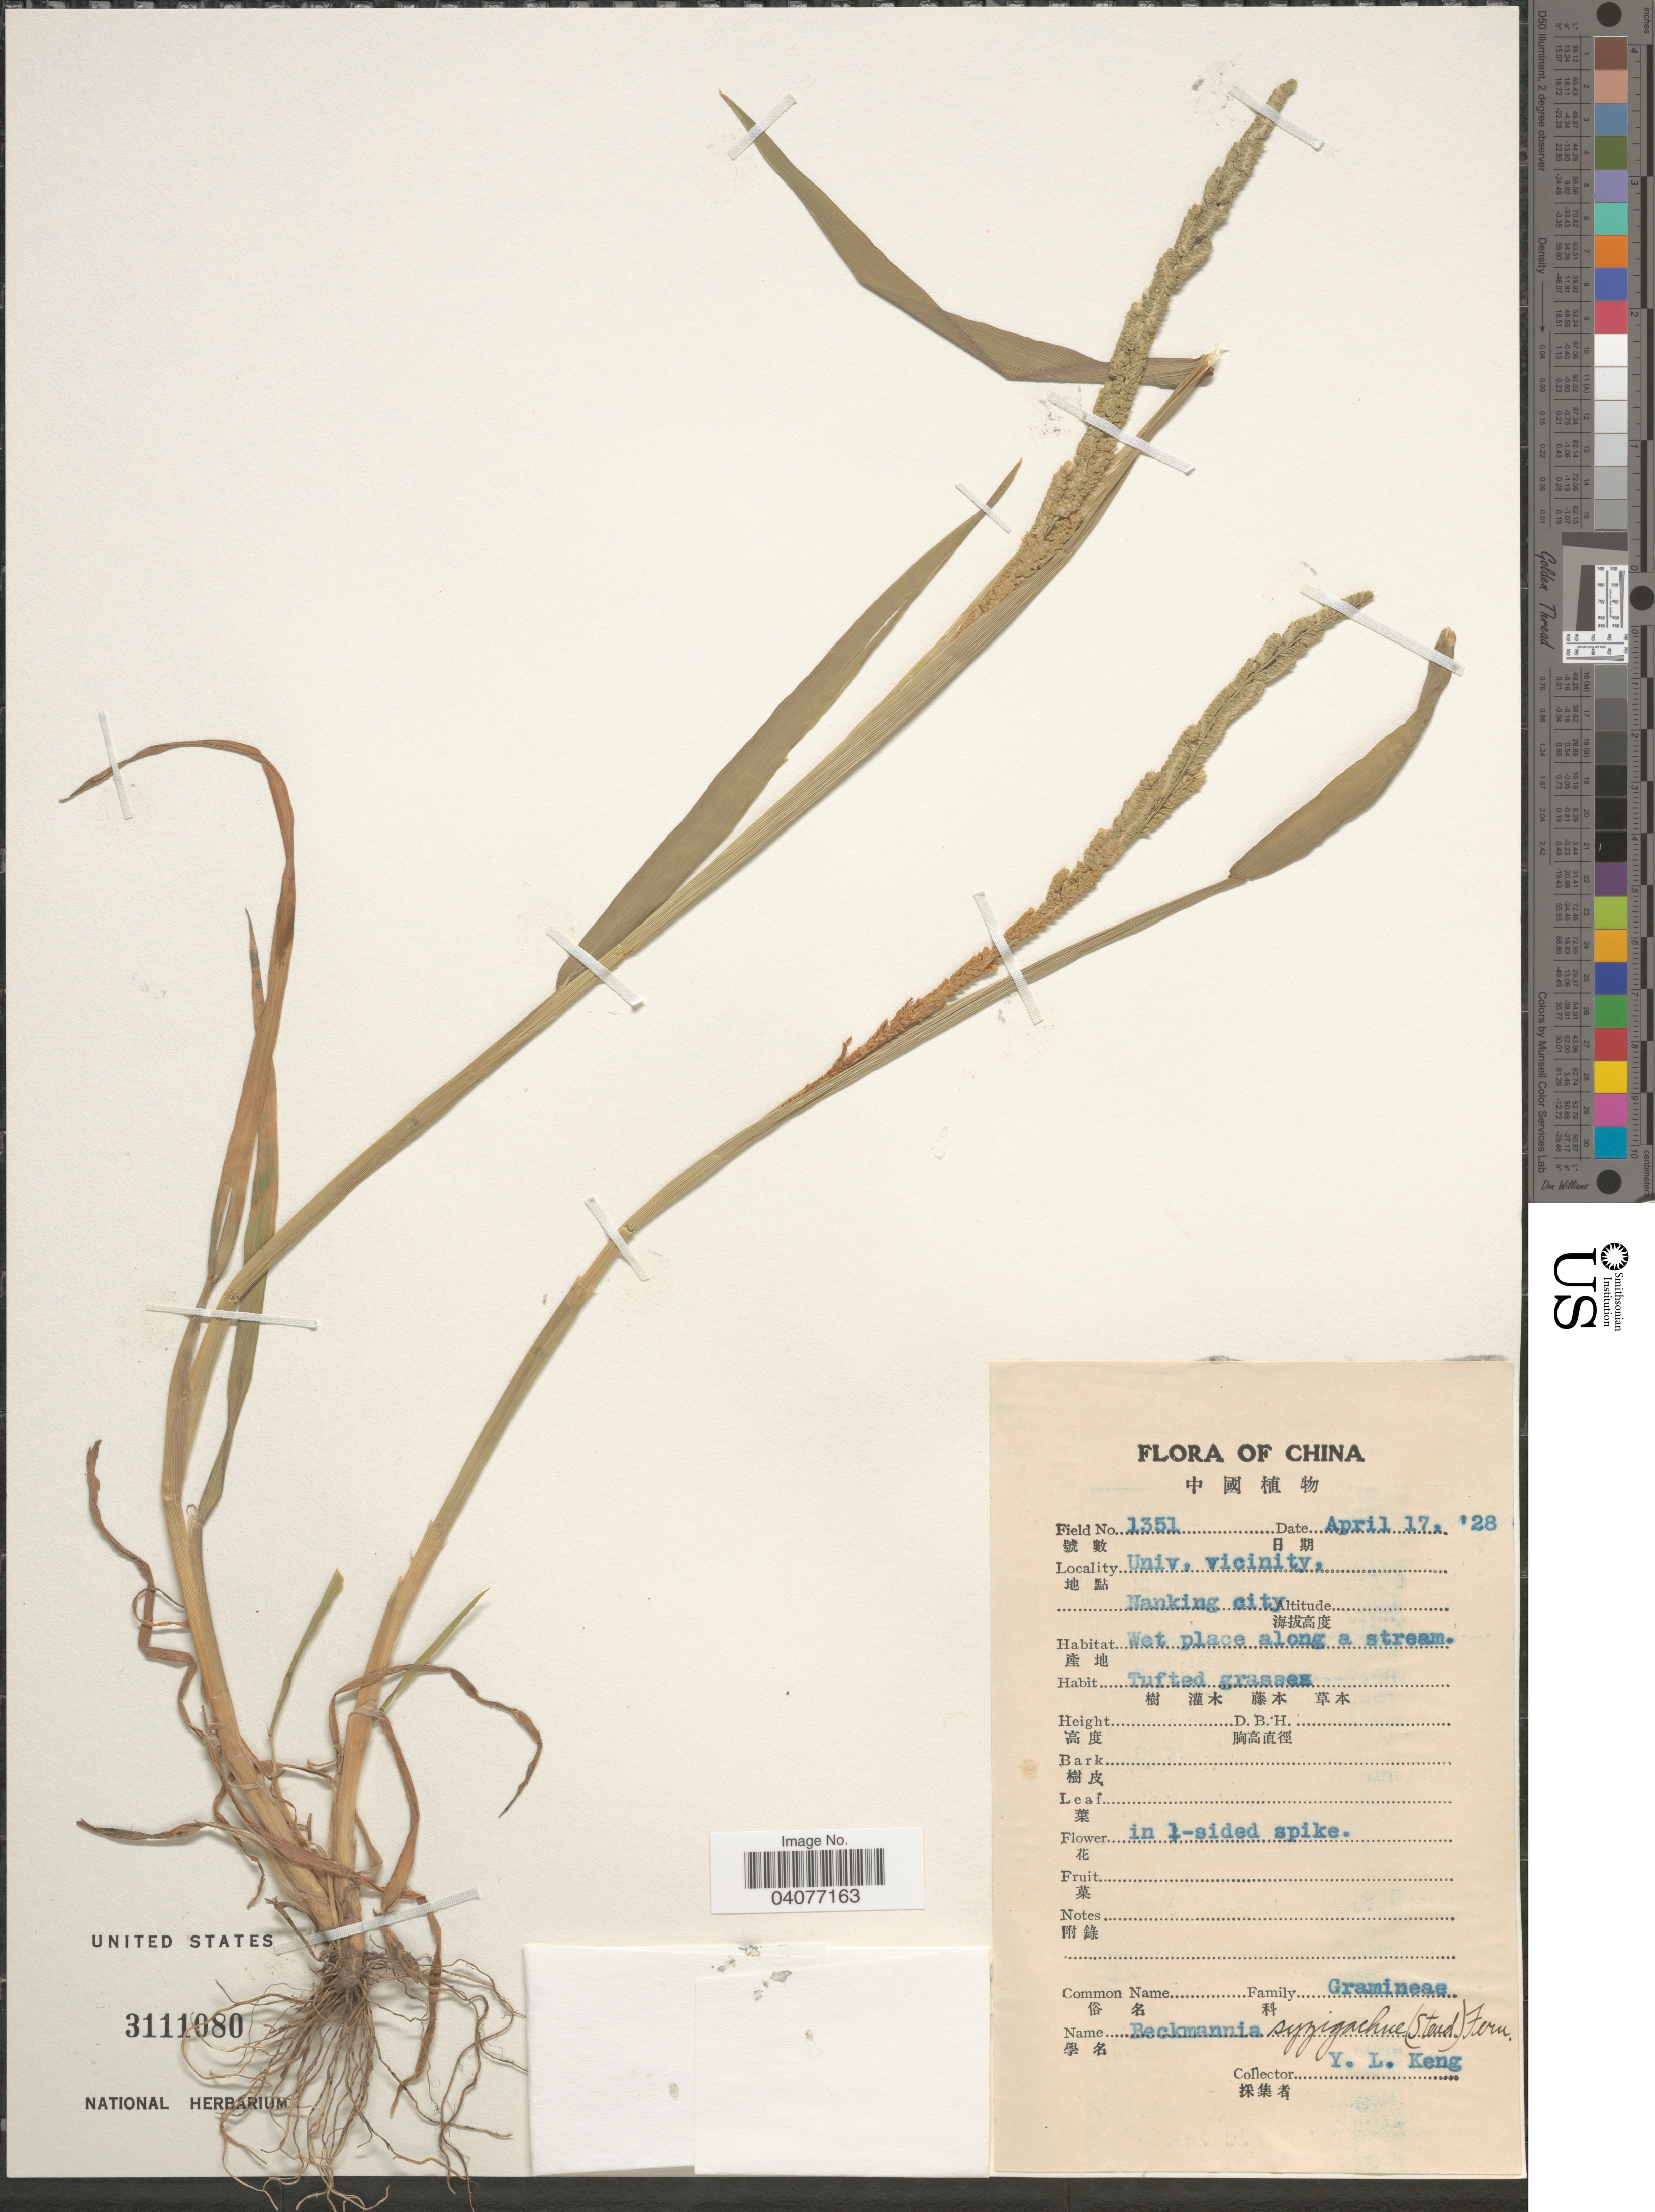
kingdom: Plantae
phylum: Tracheophyta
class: Liliopsida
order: Poales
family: Poaceae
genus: Beckmannia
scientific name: Beckmannia syzigachne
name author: (Steud.) Fernald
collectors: Y. L. Keng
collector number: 1351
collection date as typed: Transcribed d/m/y: 17/4/28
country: China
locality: Univ. vicinity, Nanking city.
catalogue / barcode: US 3111080